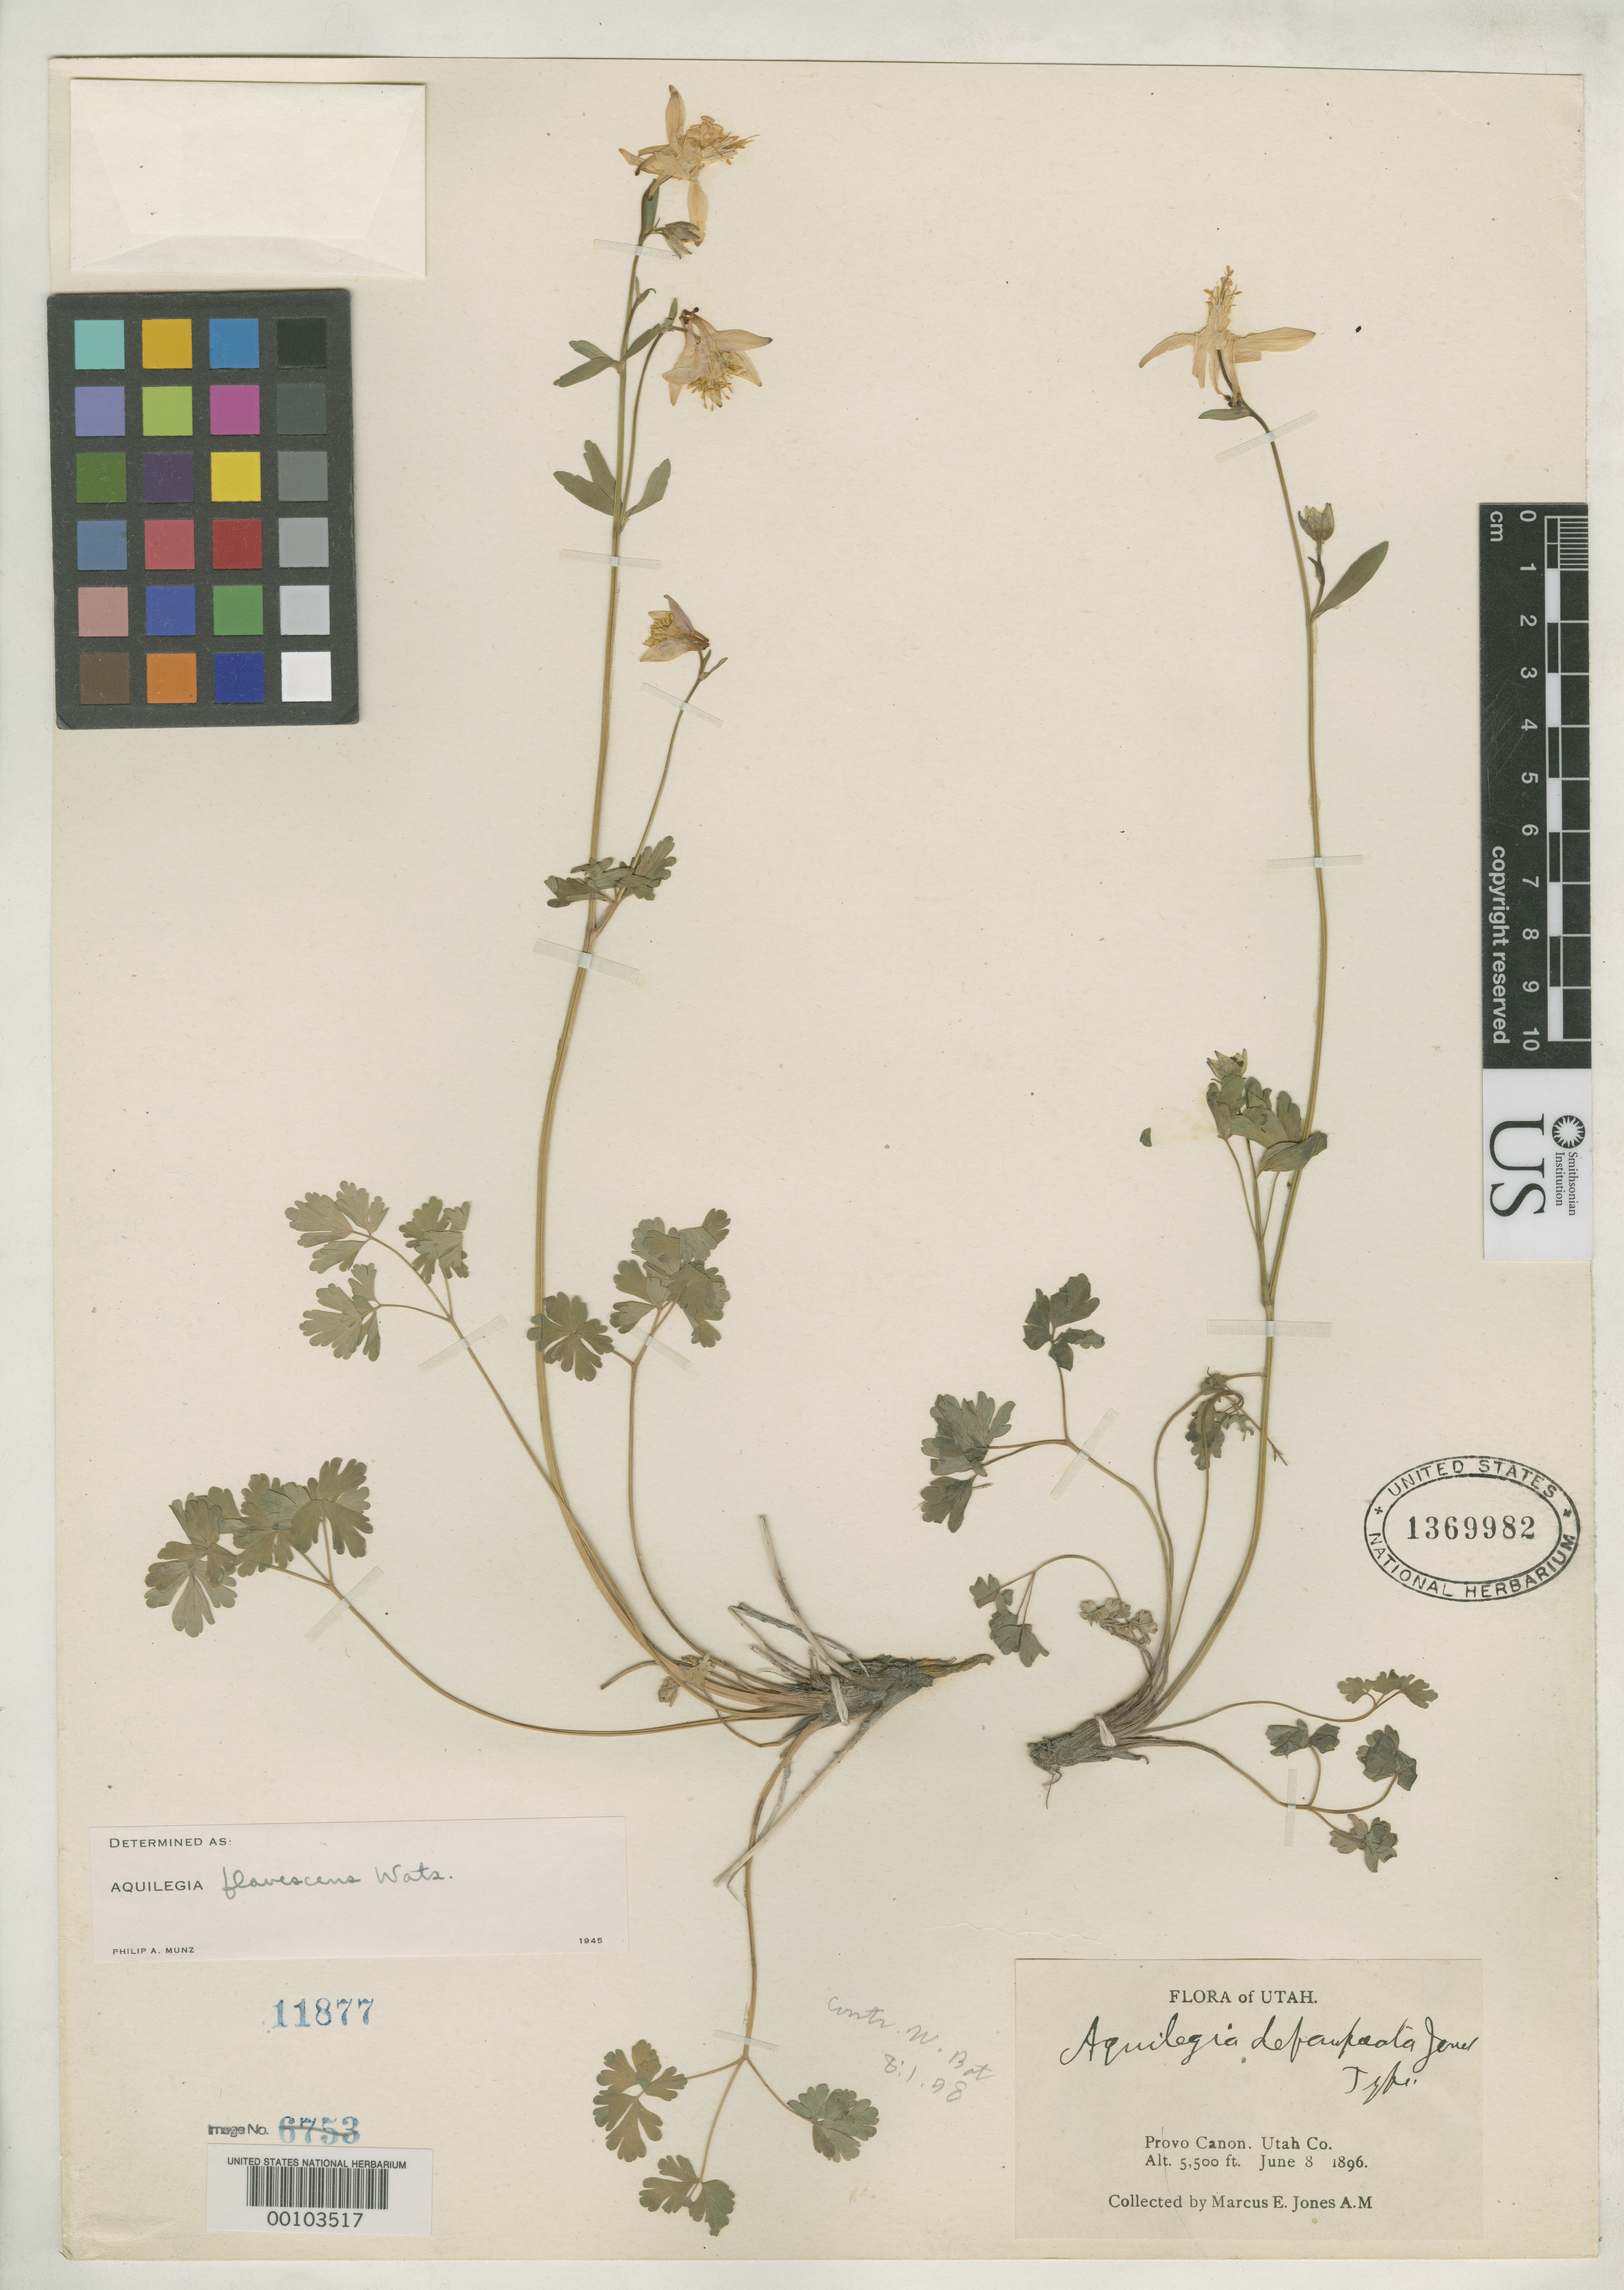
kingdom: Plantae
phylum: Tracheophyta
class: Magnoliopsida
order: Ranunculales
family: Ranunculaceae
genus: Aquilegia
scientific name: Aquilegia depauperata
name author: M.E. Jones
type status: Isotype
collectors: M. E. Jones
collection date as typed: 08 Jun 1896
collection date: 1896-06-08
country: United States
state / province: Utah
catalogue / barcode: US 1369982